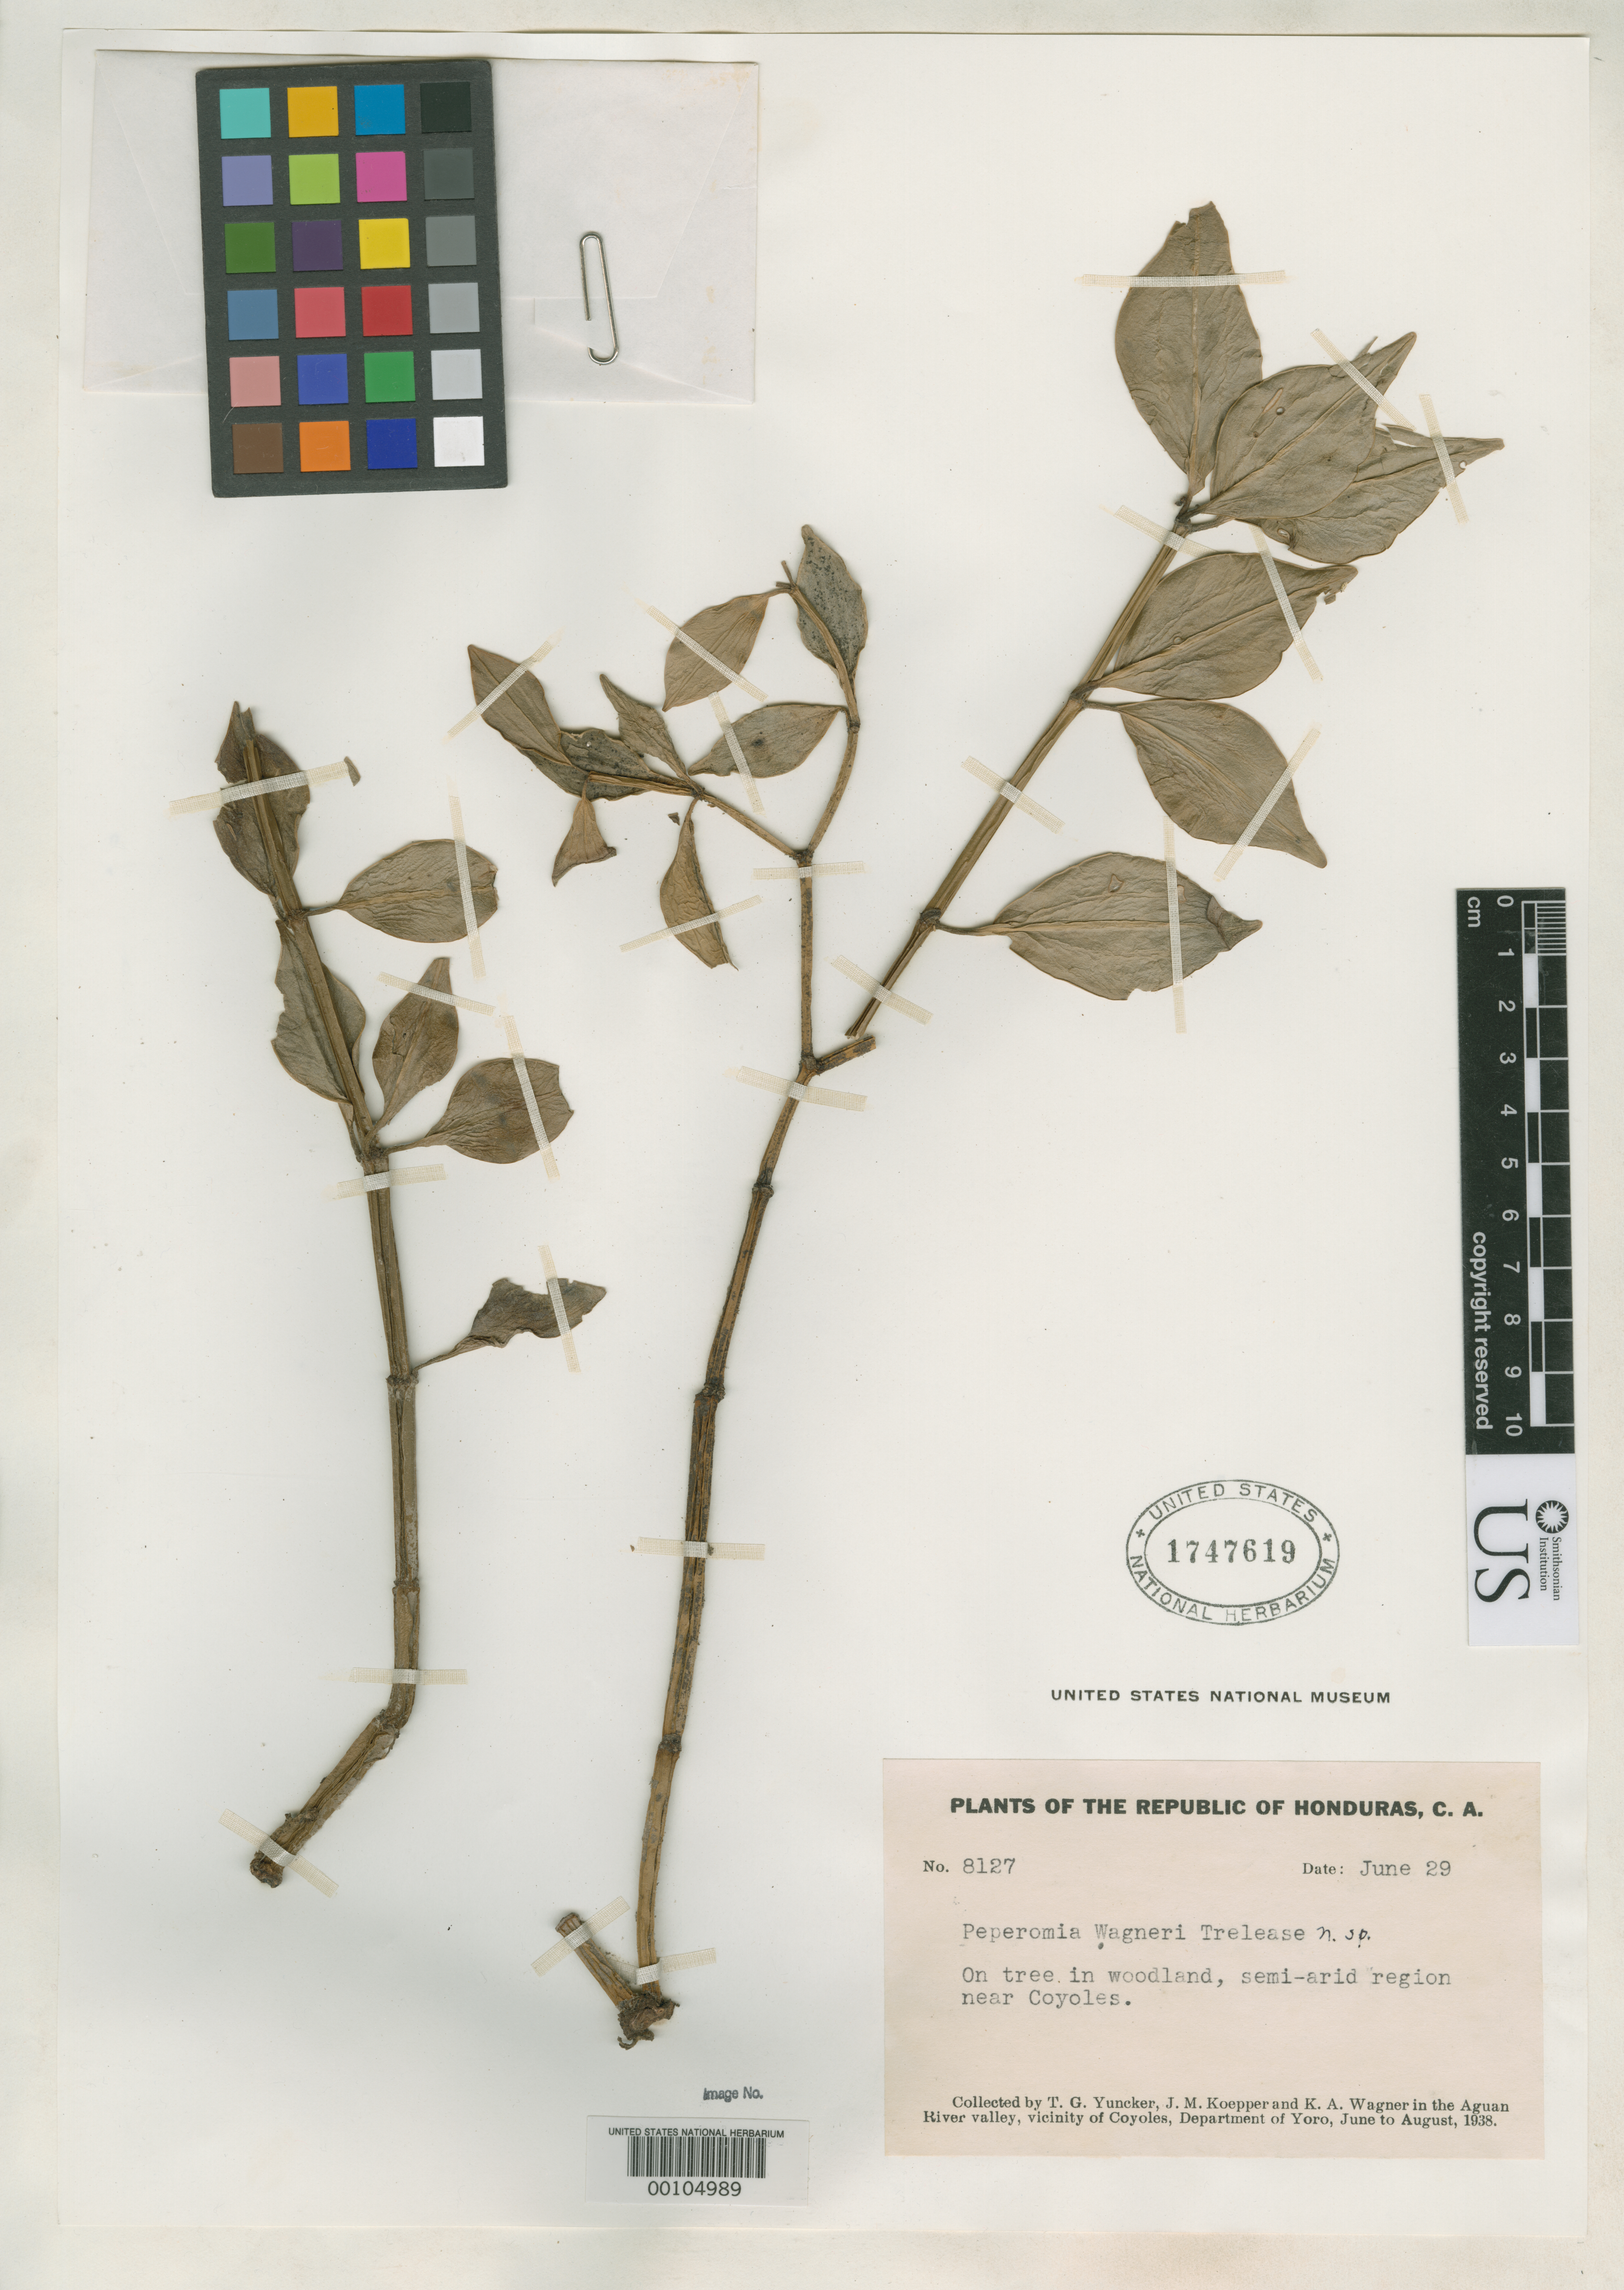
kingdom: Plantae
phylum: Tracheophyta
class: Magnoliopsida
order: Piperales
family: Piperaceae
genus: Peperomia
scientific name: Peperomia wagneri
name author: Trel. in Yunck.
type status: Isotype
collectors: T. G. Yuncker, J. M. Koepper & K. A. Wagner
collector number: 8127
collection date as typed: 29 Jun 1938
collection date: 1938-06-29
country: Honduras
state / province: Yoro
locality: Near Coyoles, Aguan River Valley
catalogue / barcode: US 1747619